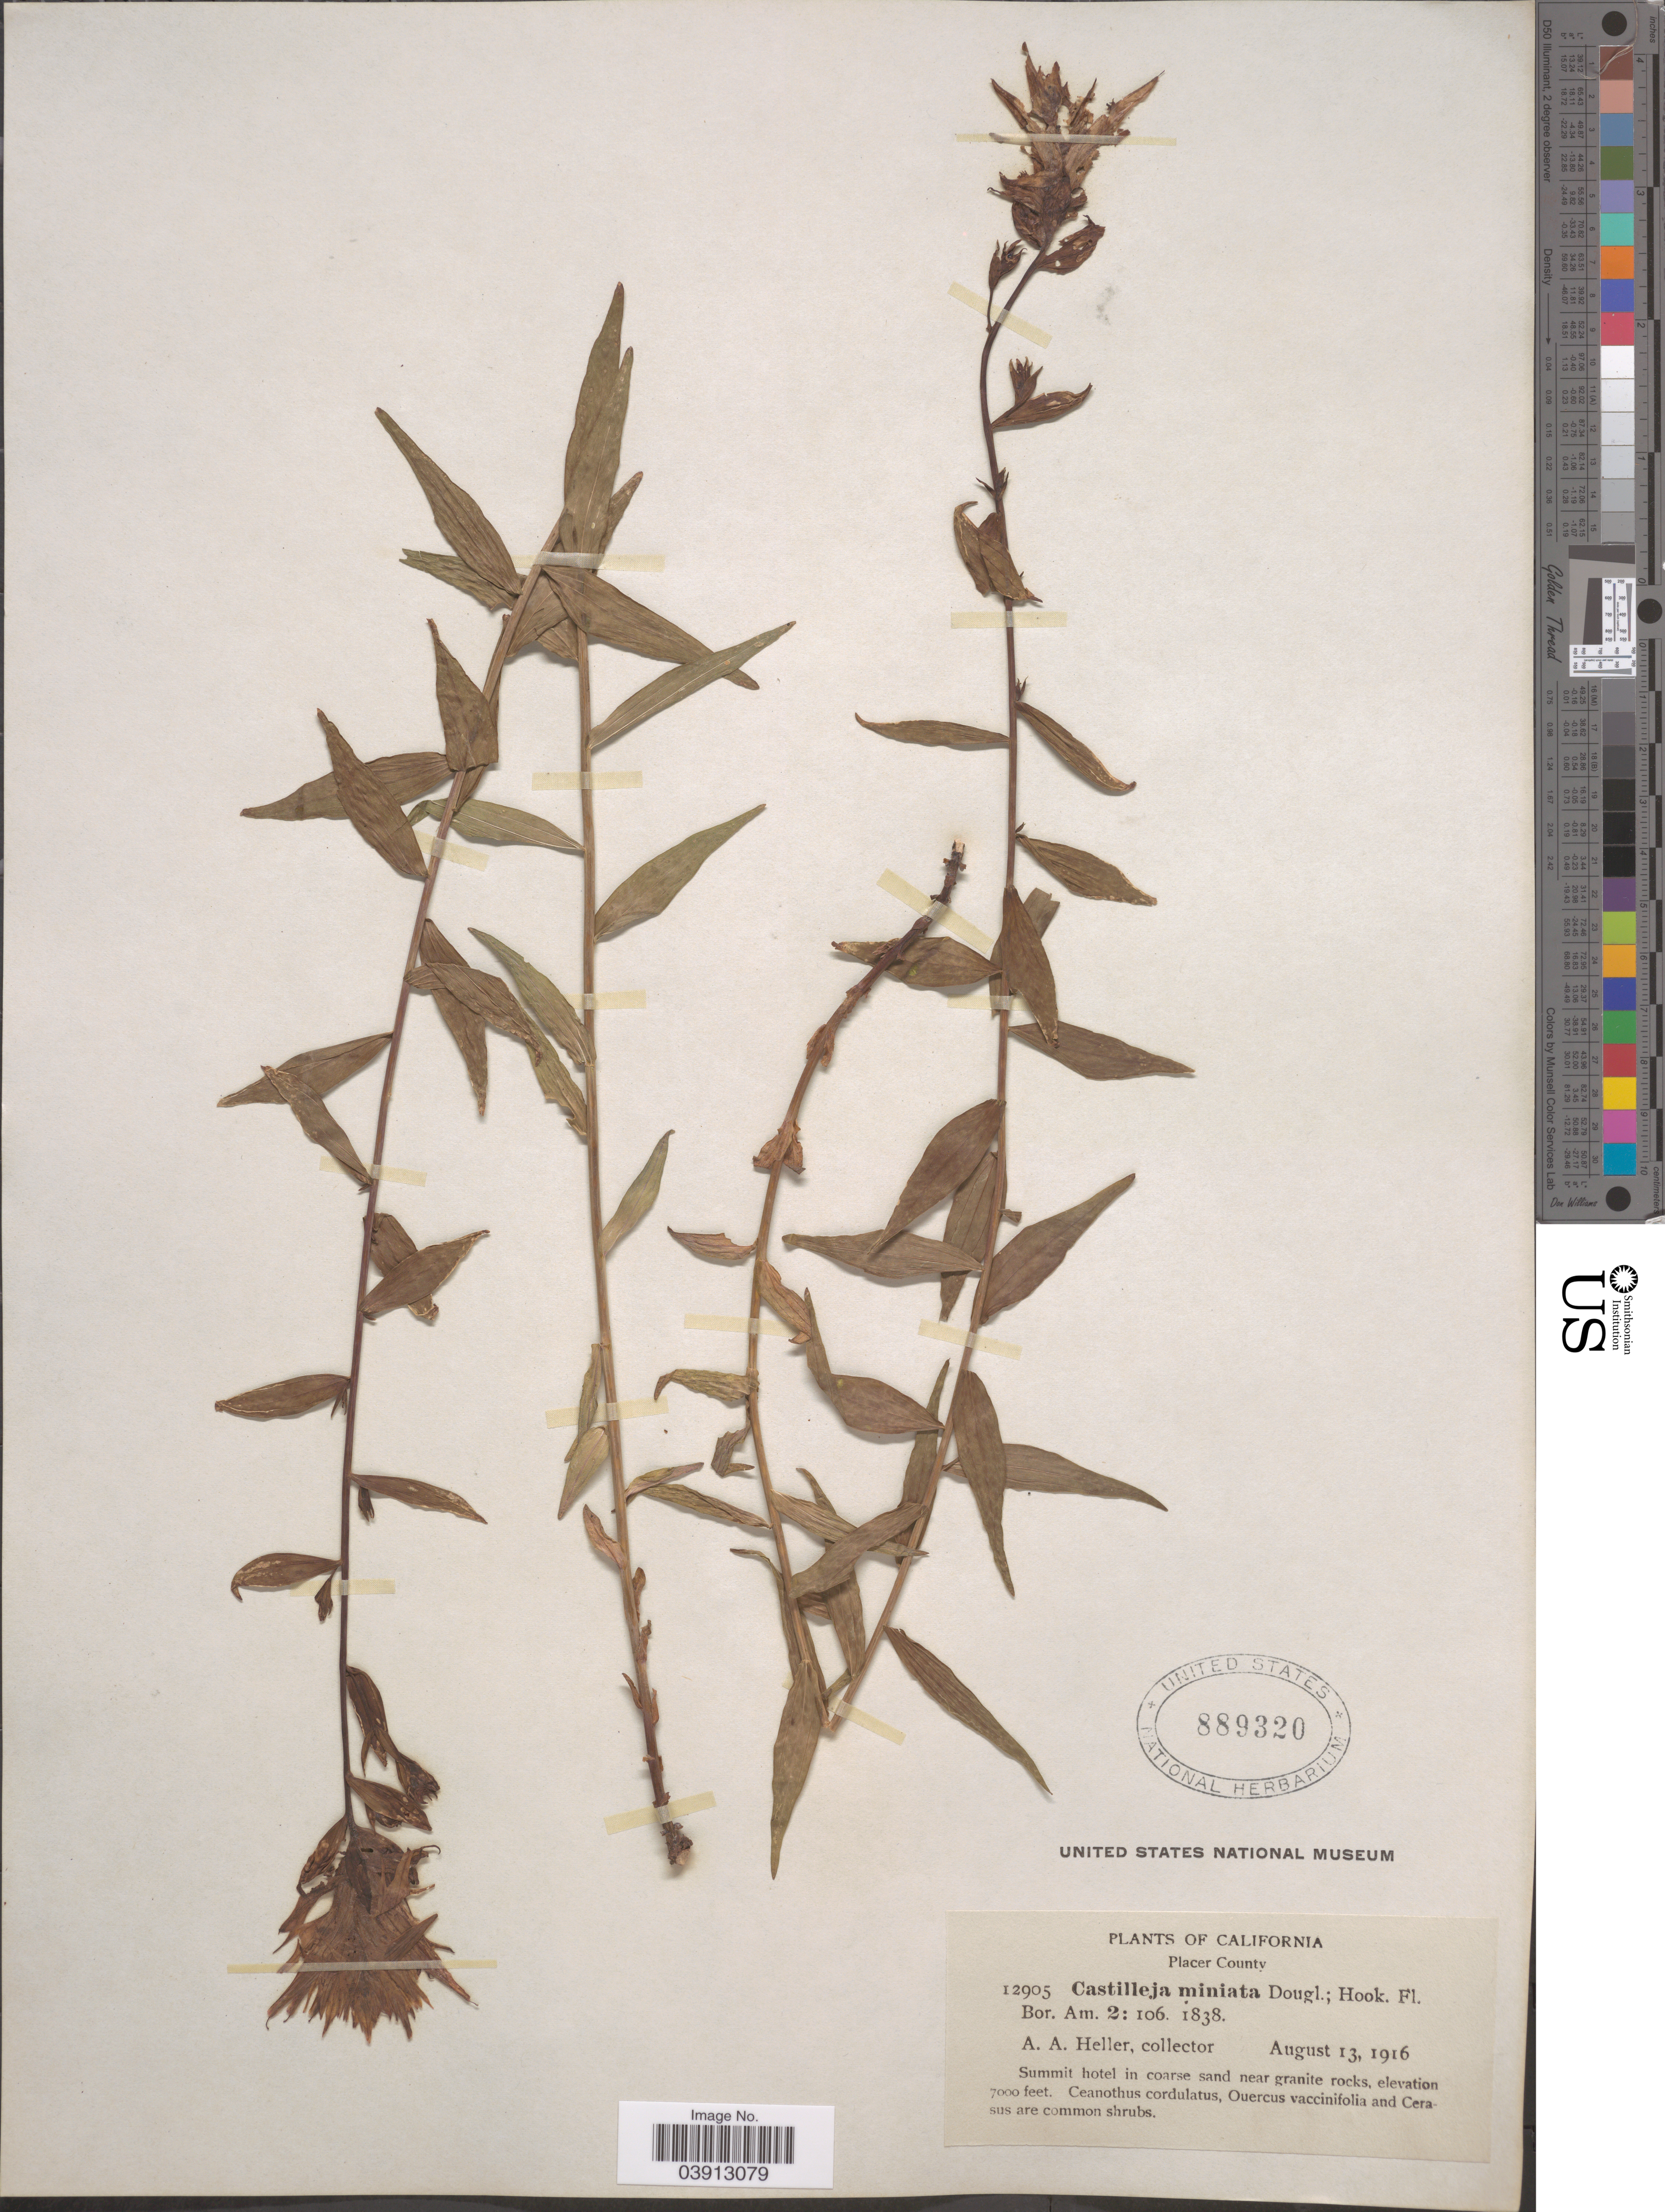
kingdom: Plantae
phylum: Tracheophyta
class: Magnoliopsida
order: Lamiales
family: Orobanchaceae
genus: Castilleja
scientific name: Castilleja miniata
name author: Douglas ex Hook.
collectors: A. A. Heller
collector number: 12905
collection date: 1916-08-13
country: United States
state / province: California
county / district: Placer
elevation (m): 2134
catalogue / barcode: US 889320